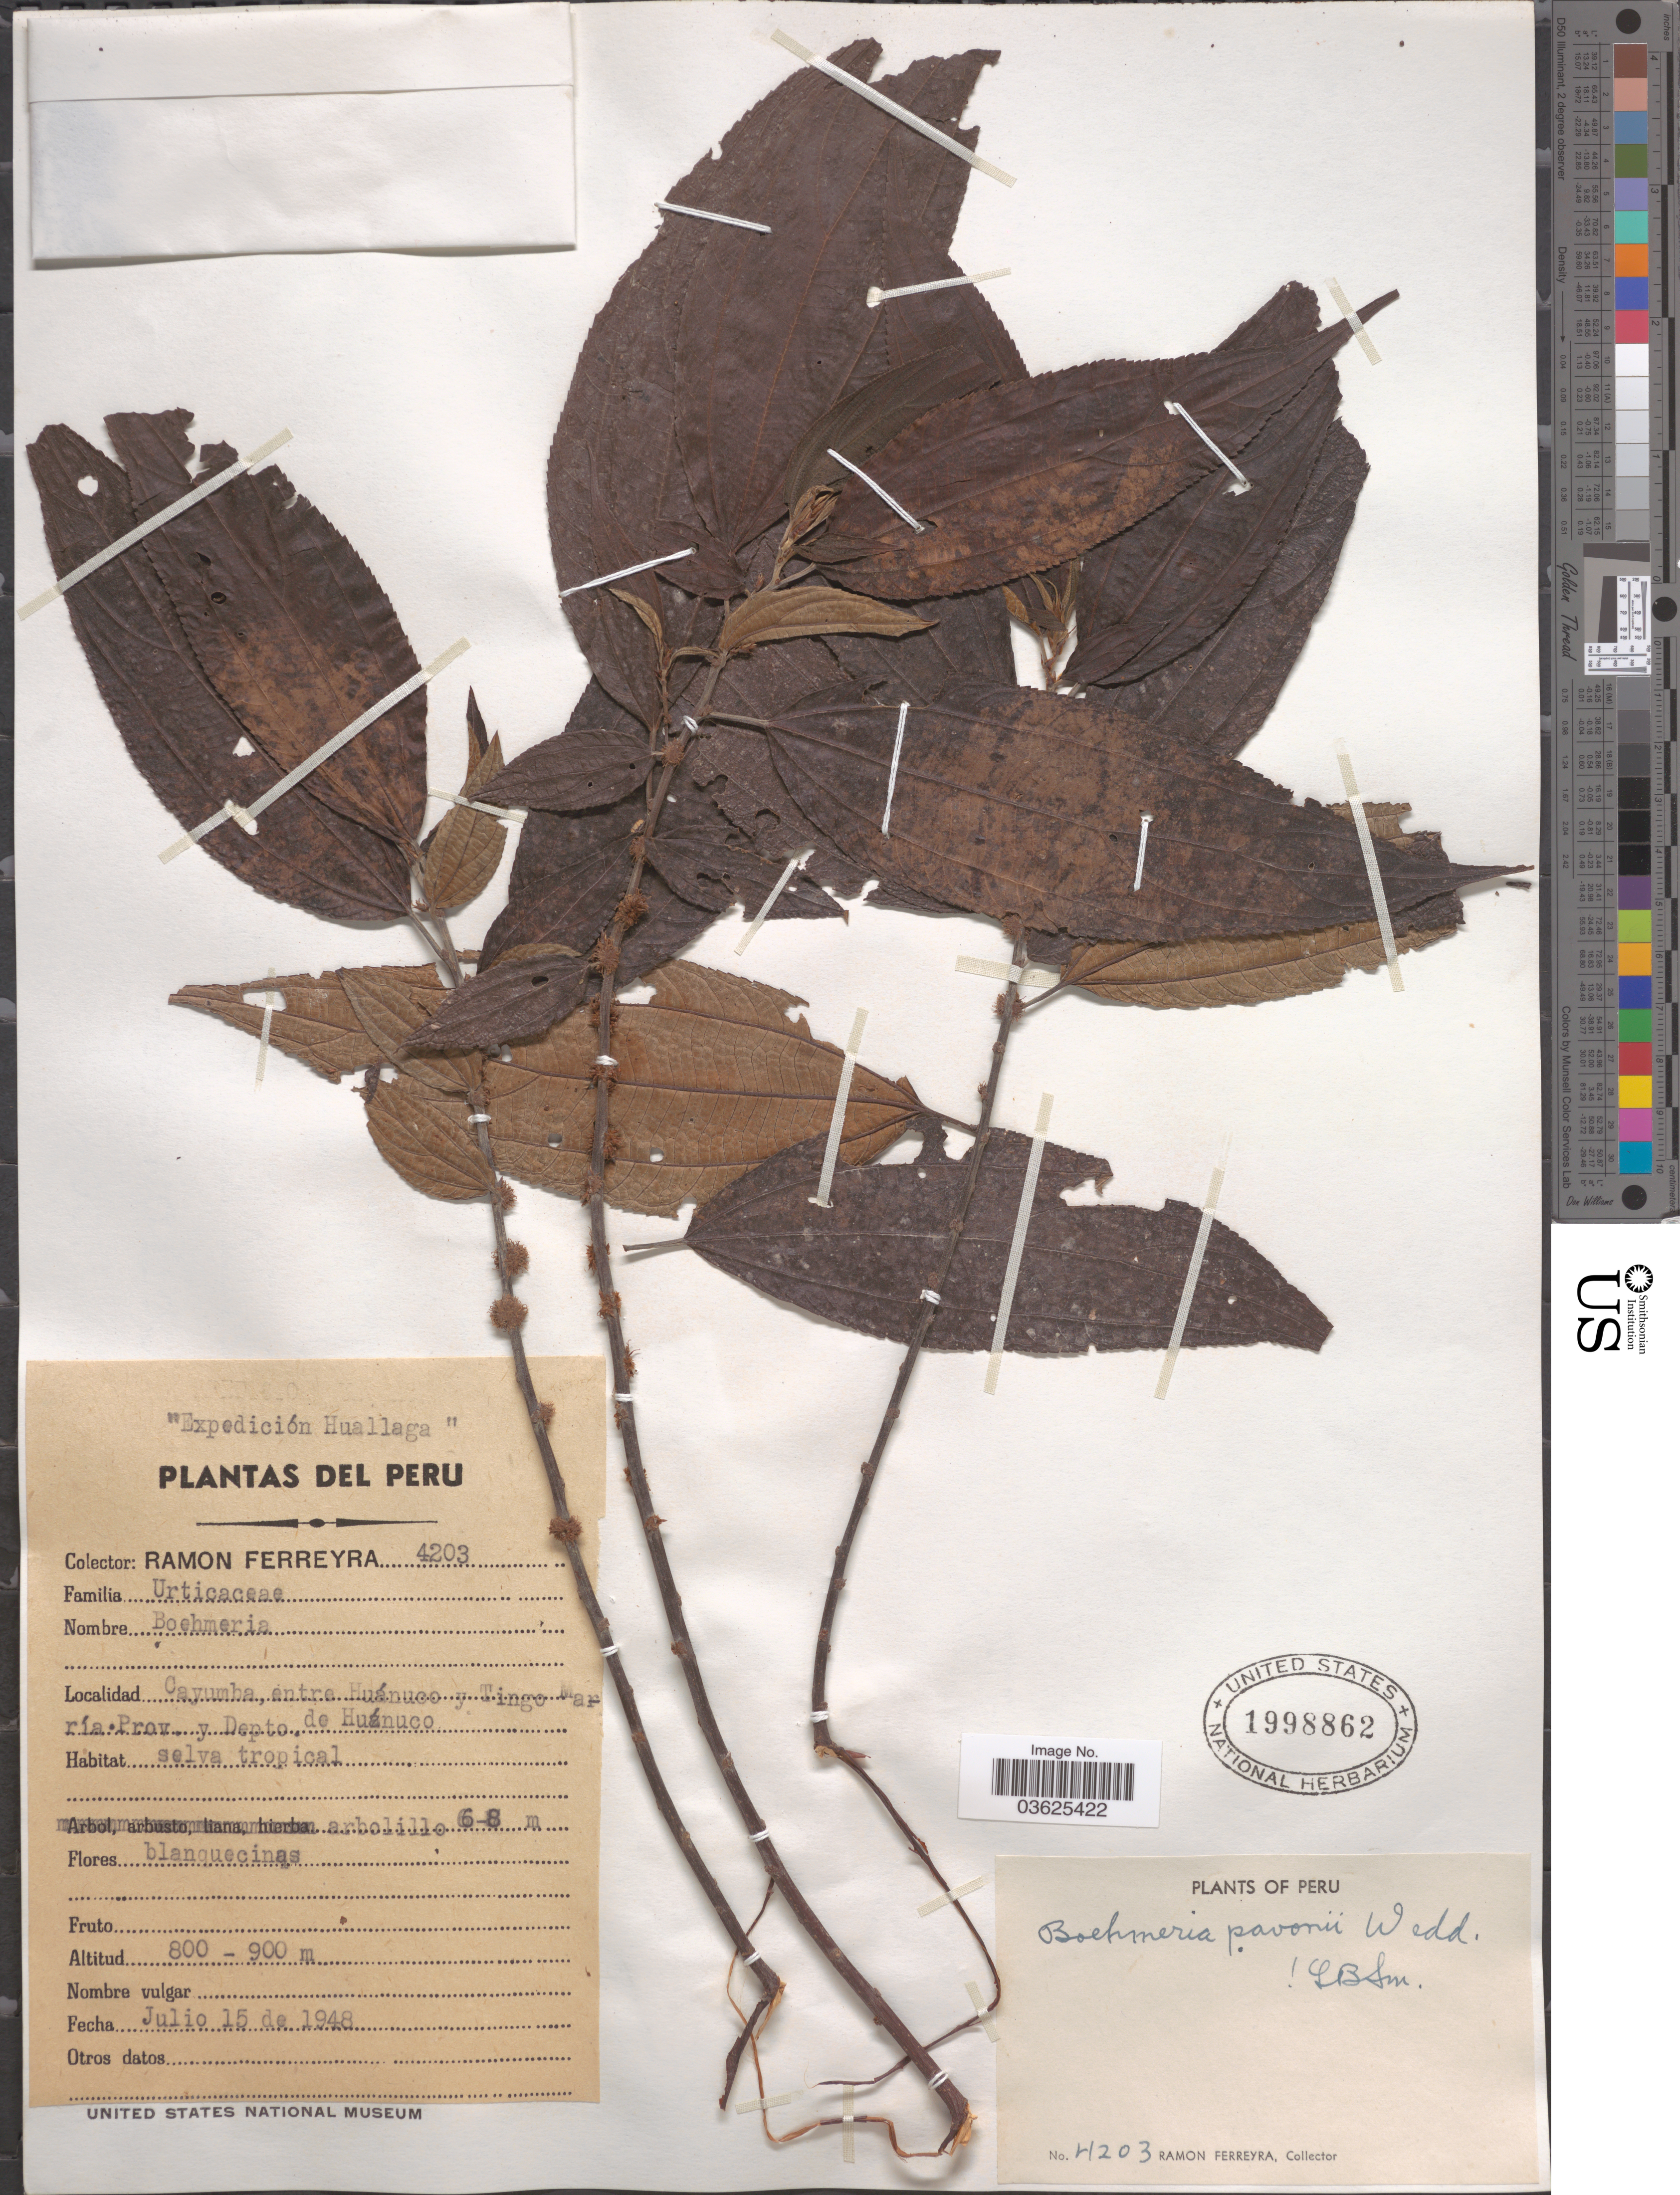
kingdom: Plantae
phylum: Tracheophyta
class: Magnoliopsida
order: Rosales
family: Urticaceae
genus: Boehmeria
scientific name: Boehmeria pavonii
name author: Wedd.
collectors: R. A. Ferreyra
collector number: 4203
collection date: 1948-07-15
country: Peru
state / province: Huánuco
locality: Cayumba, entre Huánuco y Tingo María. Prov. y Depto. de Huánuco.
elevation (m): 800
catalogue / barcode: US 1998862